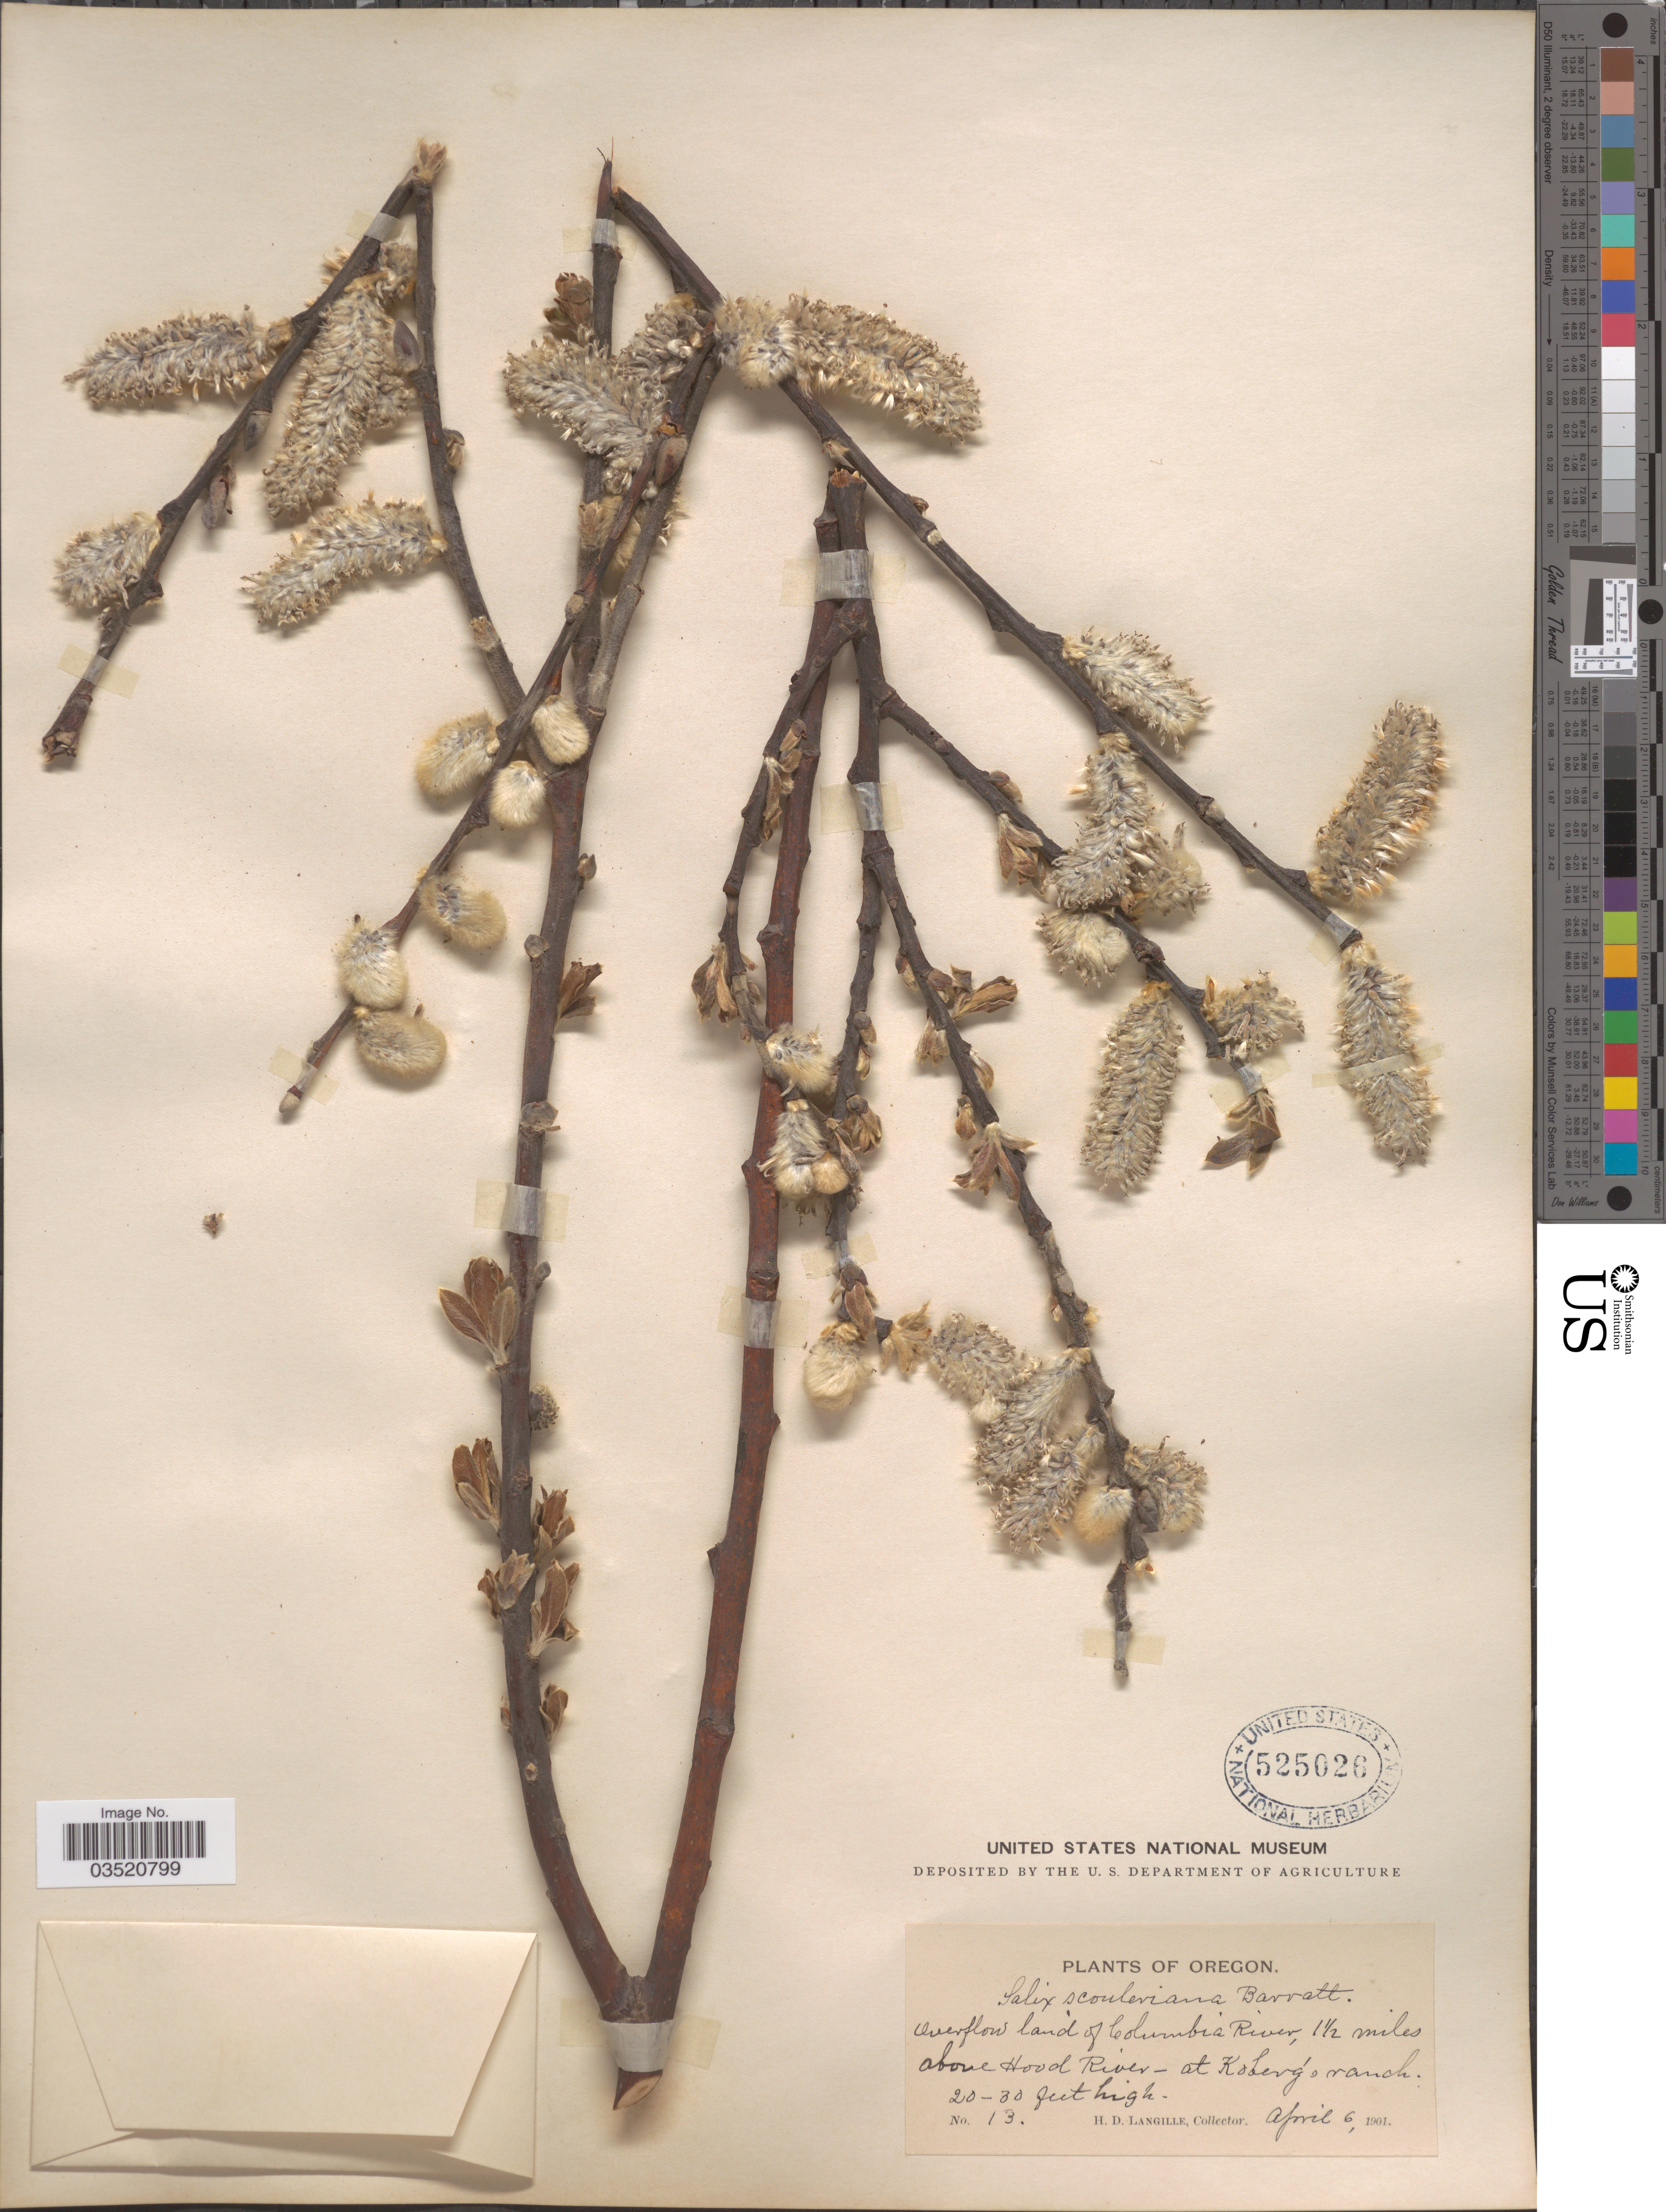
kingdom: Plantae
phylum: Tracheophyta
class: Magnoliopsida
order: Malpighiales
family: Salicaceae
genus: Salix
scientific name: Salix scouleriana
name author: Barratt ex Hook.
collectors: H. Langille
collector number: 13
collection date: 1901-04-06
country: United States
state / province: Oregon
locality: Overflow land of Columbia River, 1½ miles above Hood River - at Koberg's ranch.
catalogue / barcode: US 525026